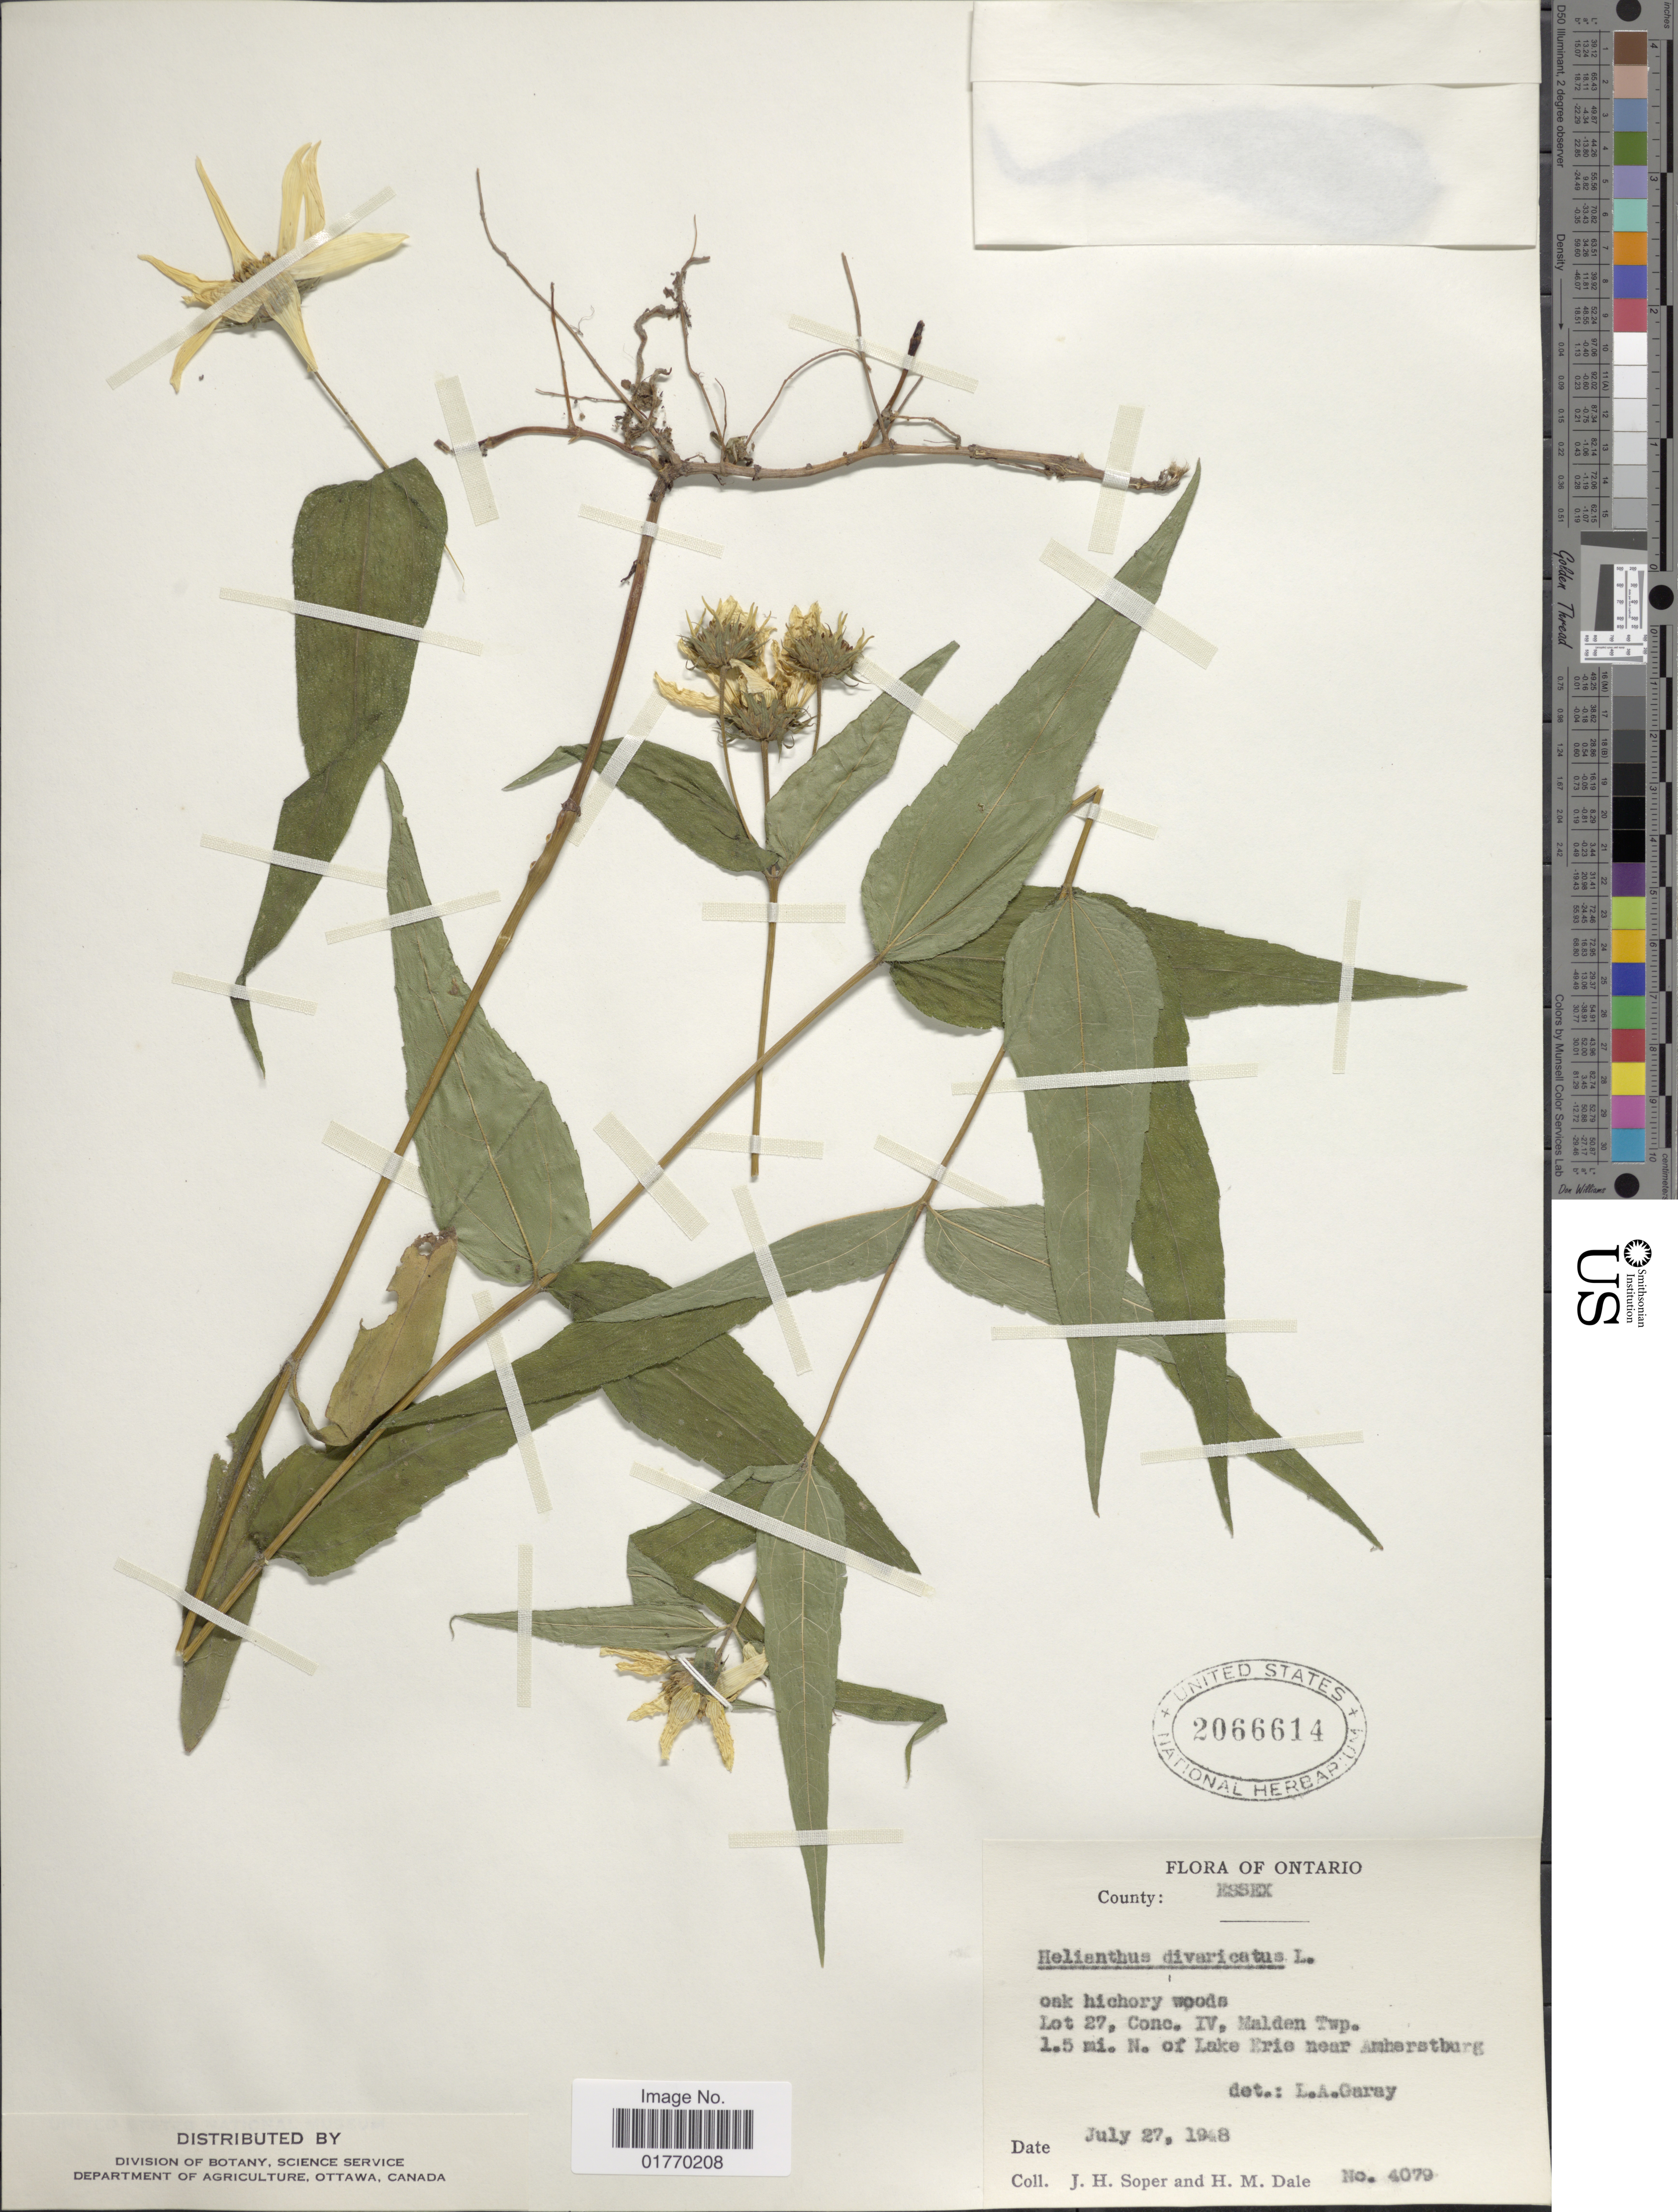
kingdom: Plantae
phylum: Tracheophyta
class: Magnoliopsida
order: Asterales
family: Asteraceae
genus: Helianthus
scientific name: Helianthus divaricatus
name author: L.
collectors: J. H. Soper & H. M. Dale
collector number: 4079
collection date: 1948-07-27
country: Canada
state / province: Ontario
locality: County: Essex, LOt 27, Comc. IV, Malden Twp., 1.5 mi. N. of Lake Erie near Amherstburg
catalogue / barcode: US 2066614